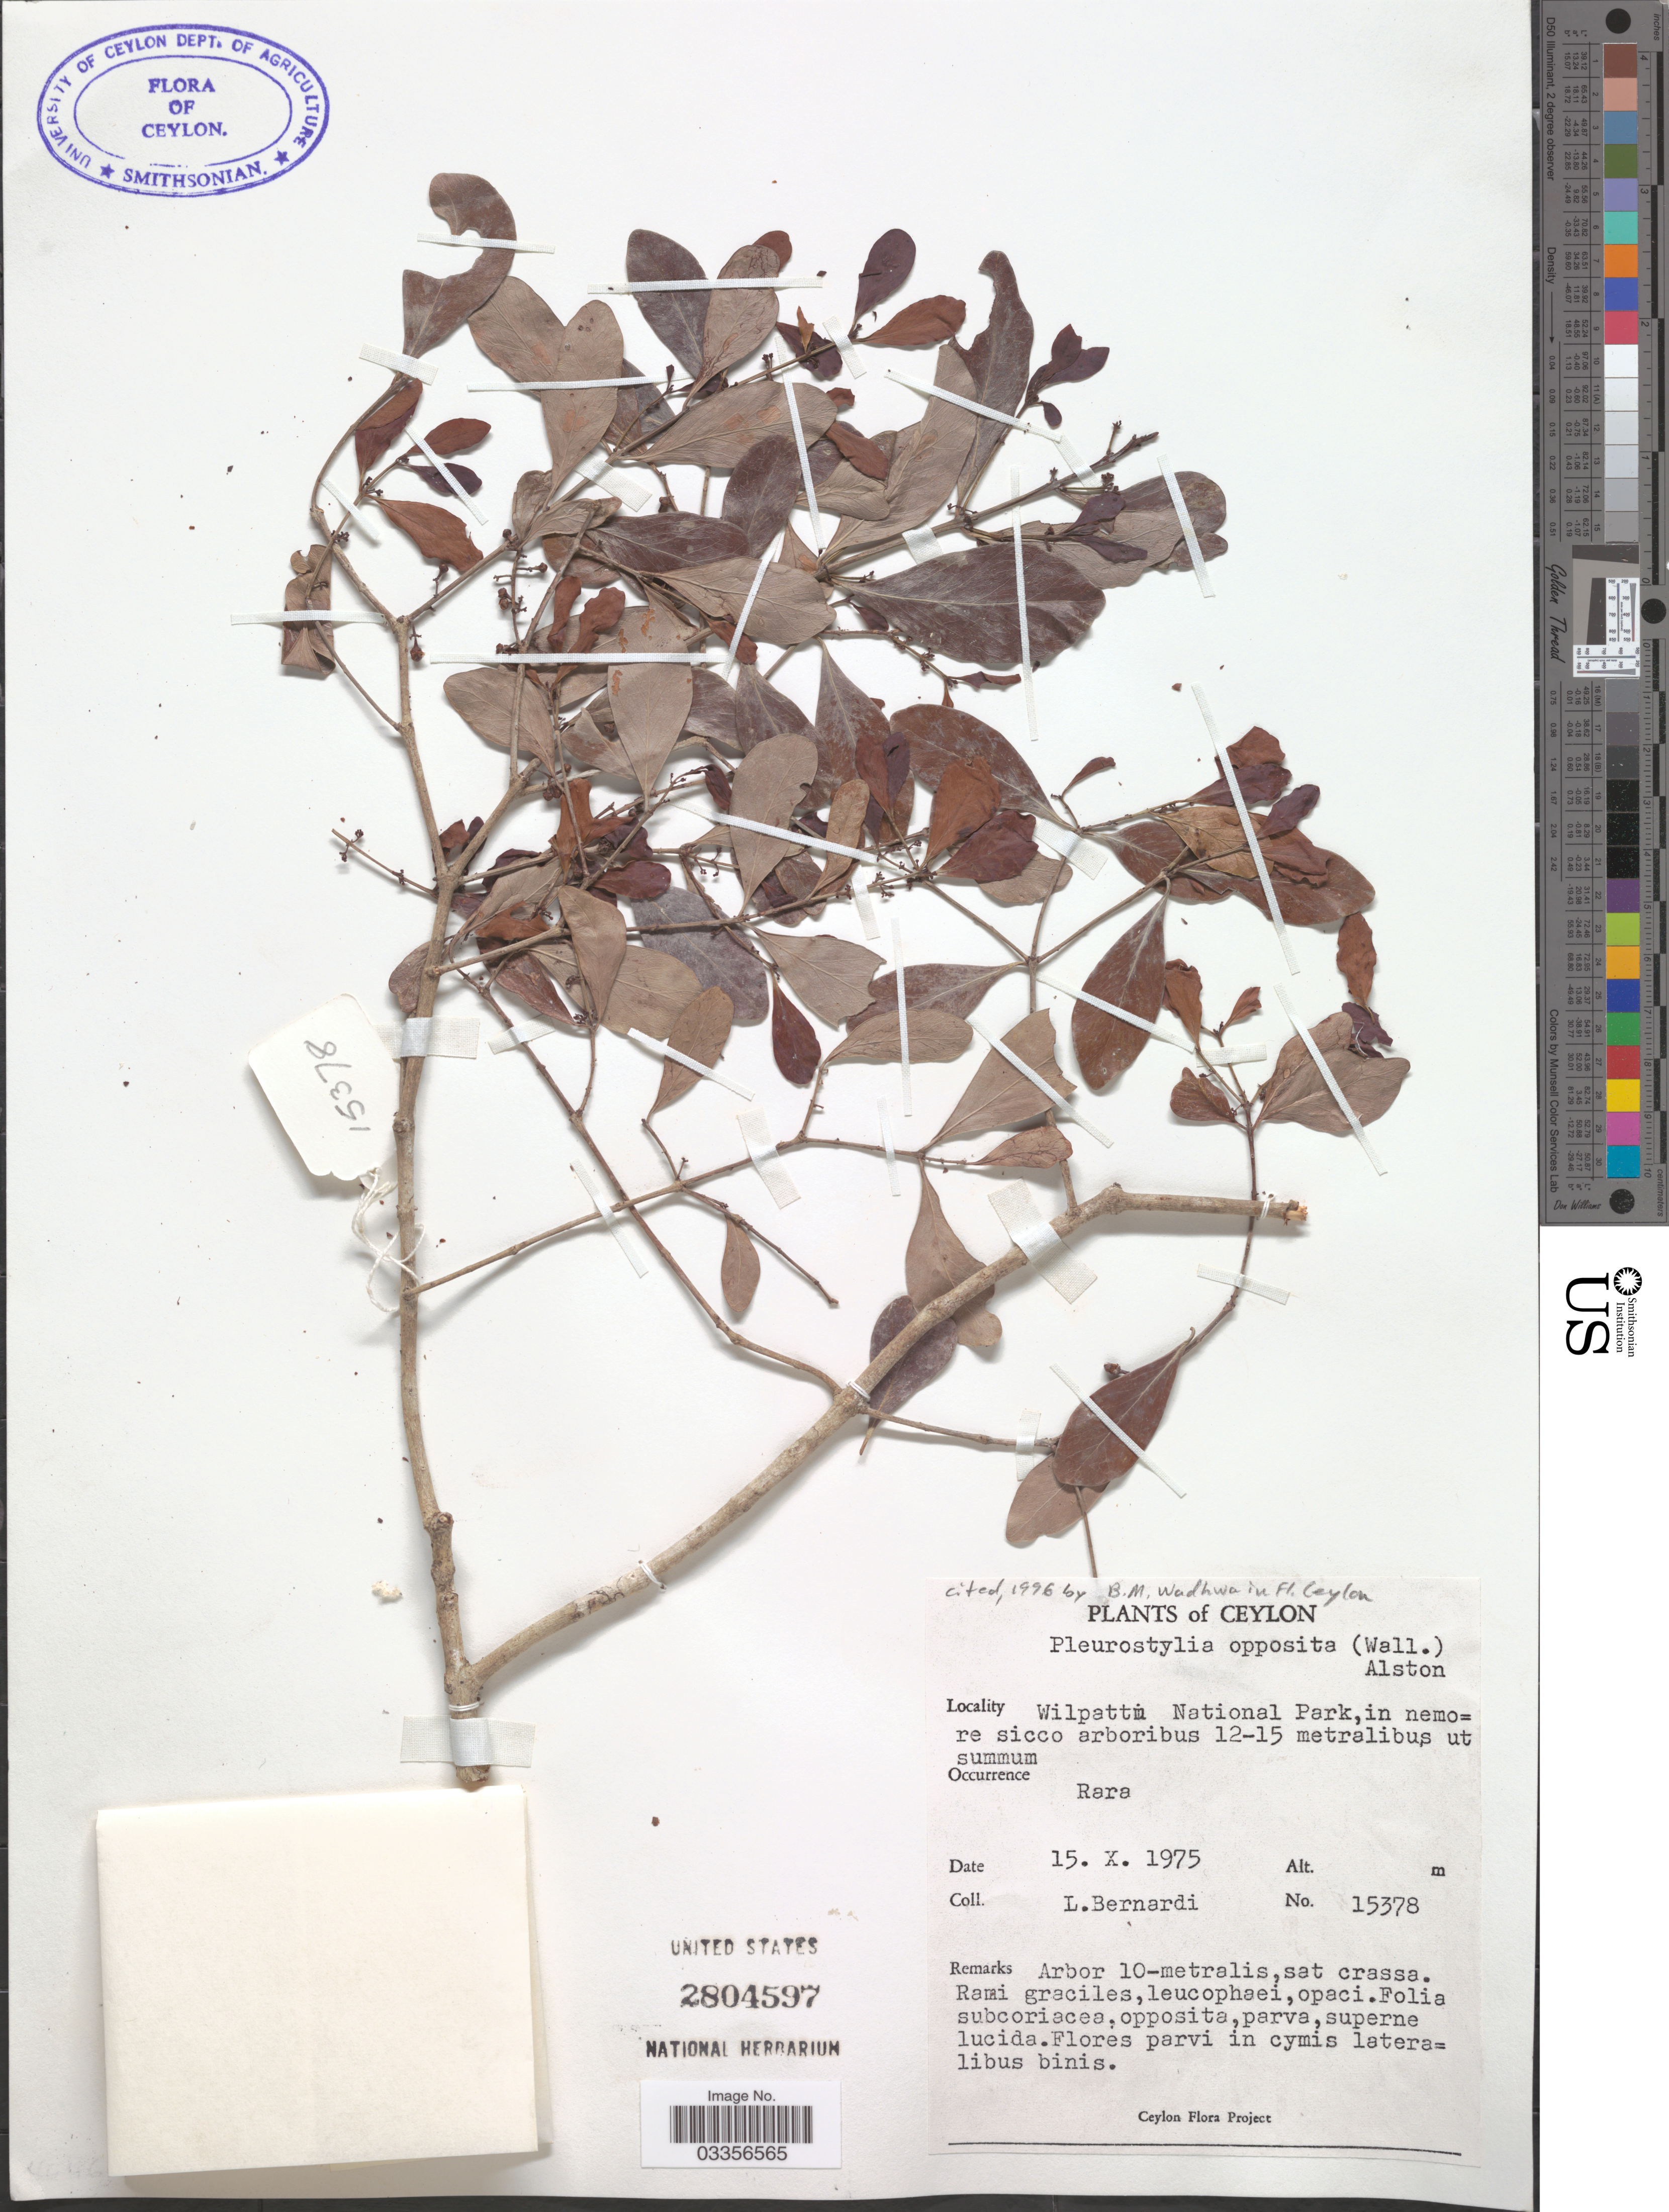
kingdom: Plantae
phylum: Tracheophyta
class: Magnoliopsida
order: Celastrales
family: Celastraceae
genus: Pleurostylia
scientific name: Pleurostylia opposita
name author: (Wall.) Alston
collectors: L. Bernardi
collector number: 15378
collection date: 1975-10-15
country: Sri Lanka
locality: Ceylon, Wilpattu National Park.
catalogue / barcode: US 2804597